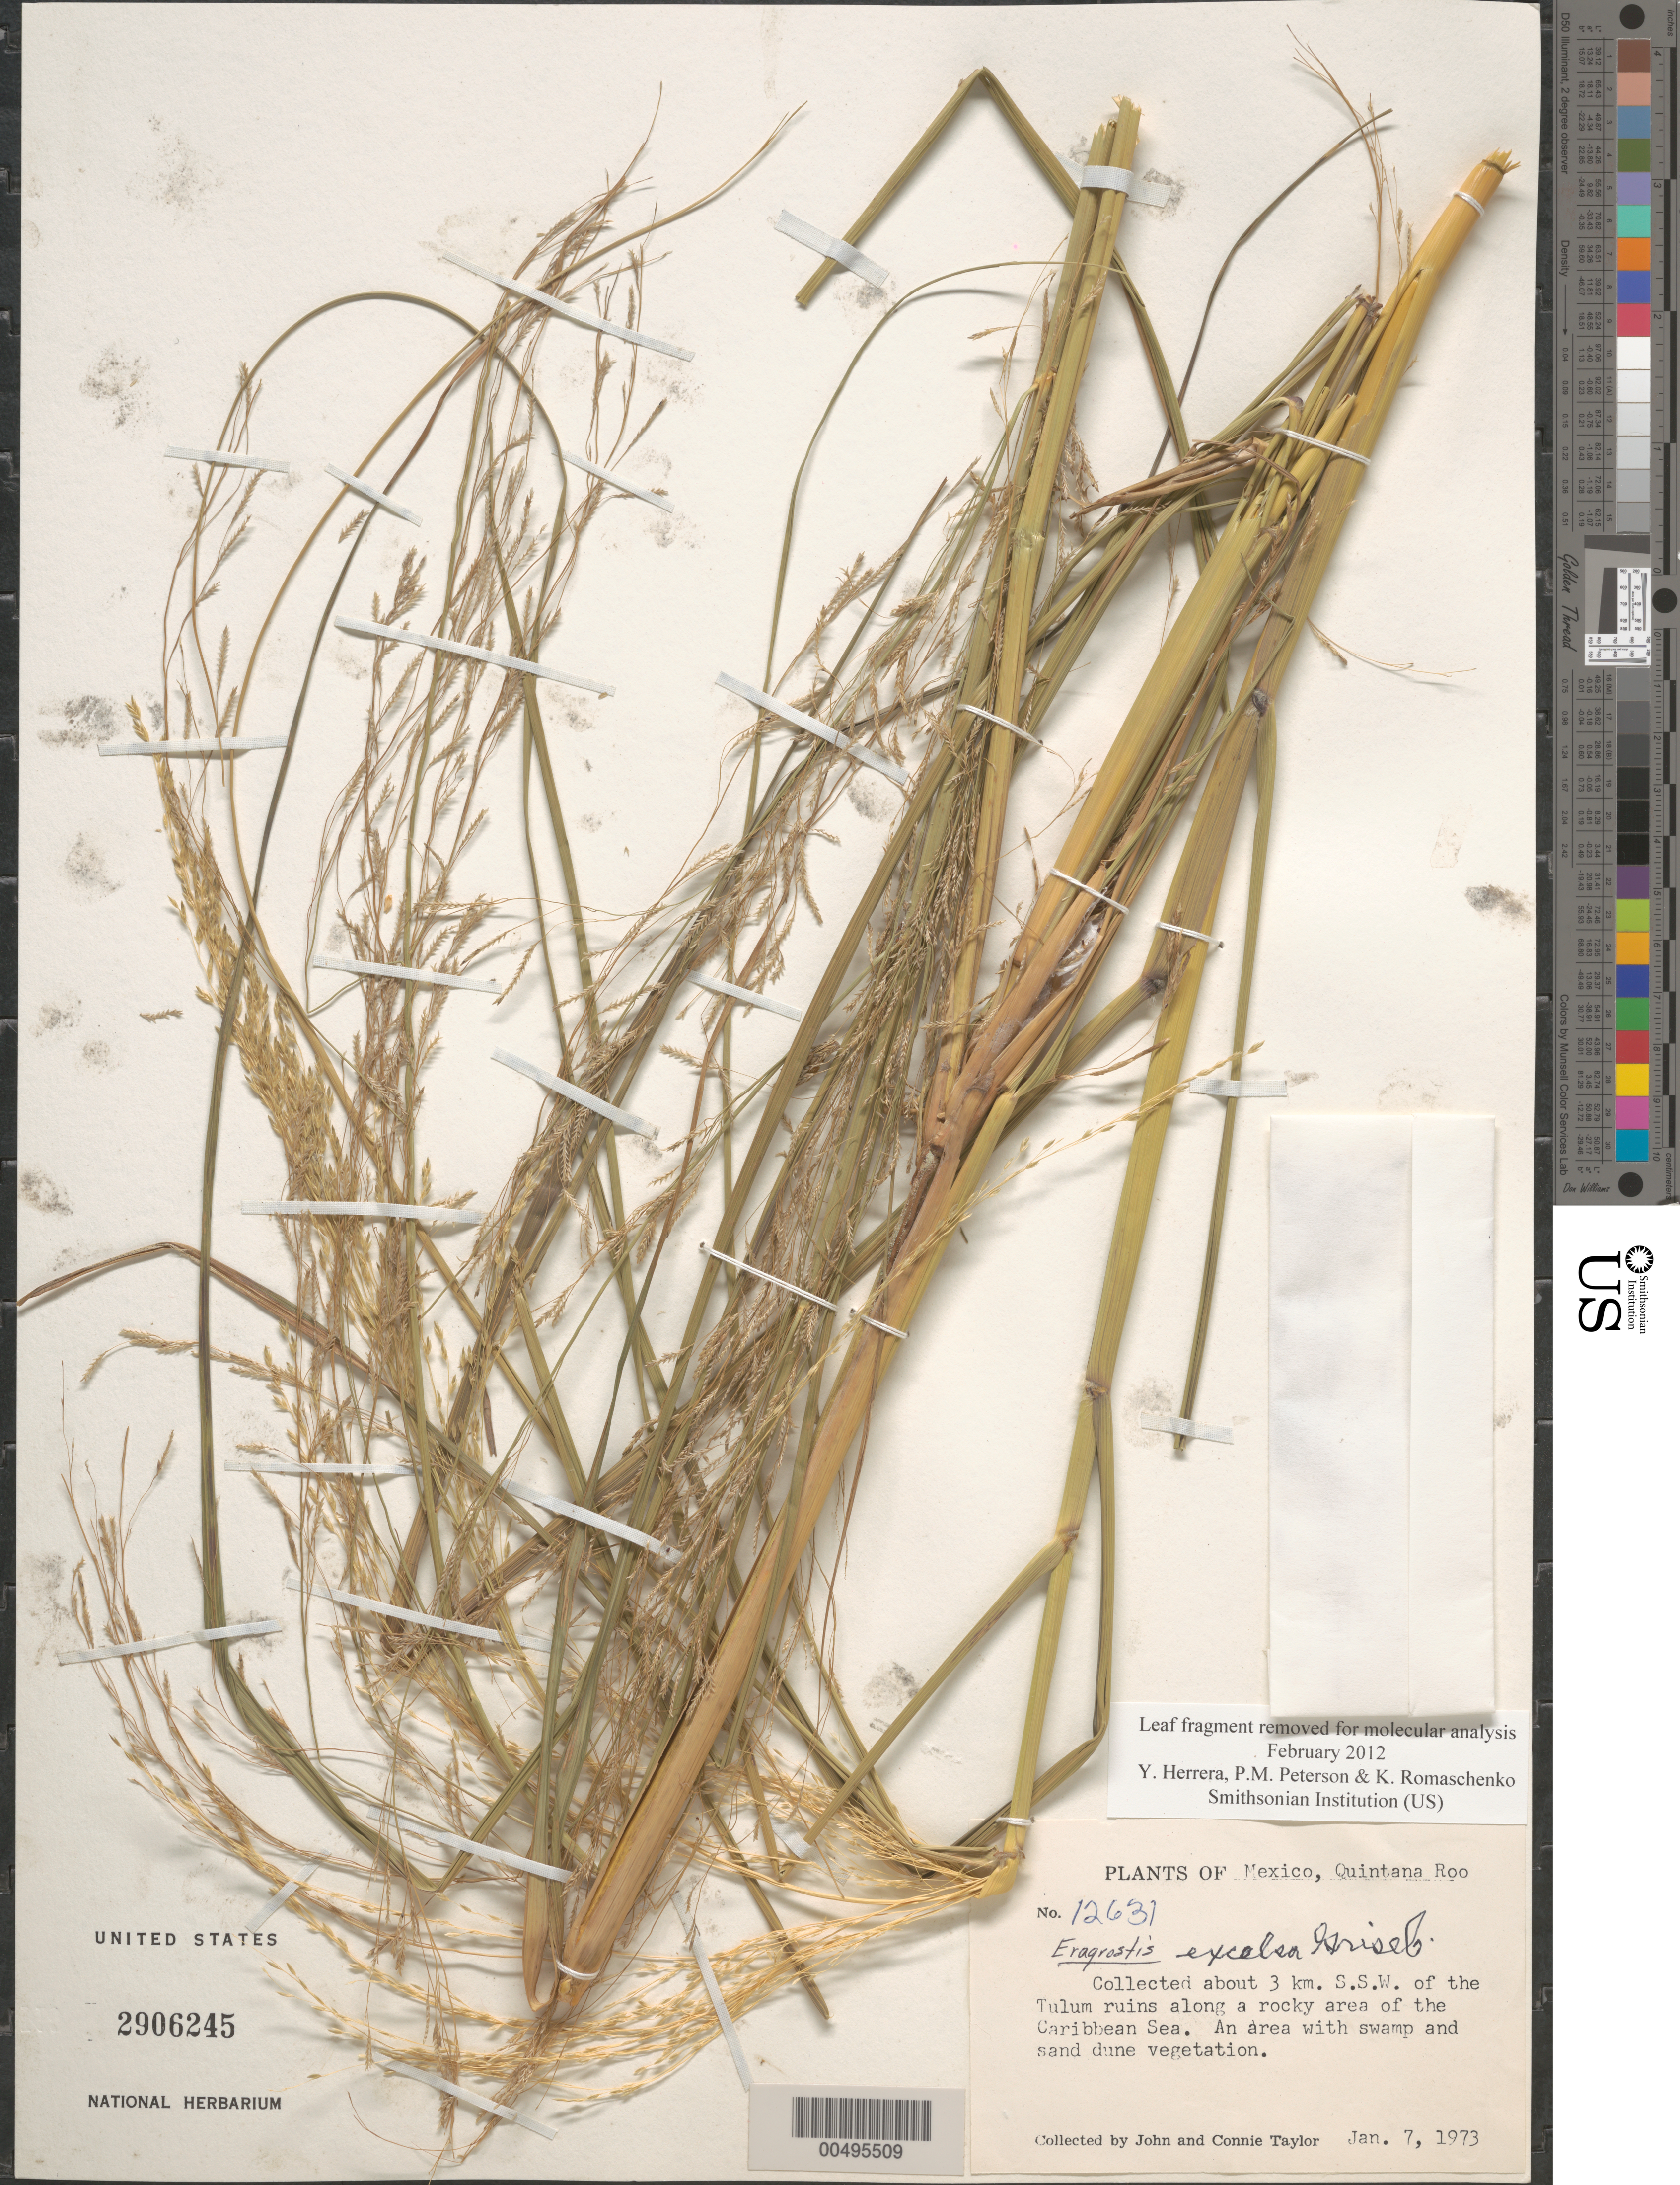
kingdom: Plantae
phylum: Tracheophyta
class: Liliopsida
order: Poales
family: Poaceae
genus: Eragrostis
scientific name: Eragrostis excelsa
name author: Griseb.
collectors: J. Taylor & C. Taylor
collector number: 12631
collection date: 1973-01-07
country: Mexico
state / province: Quintana Roo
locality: About 3 km. S.S.W. of the Tulum ruins along a rocky area of the Caribbean Sea. An area with swamp and sand dune vegetation.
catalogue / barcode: US 2906245